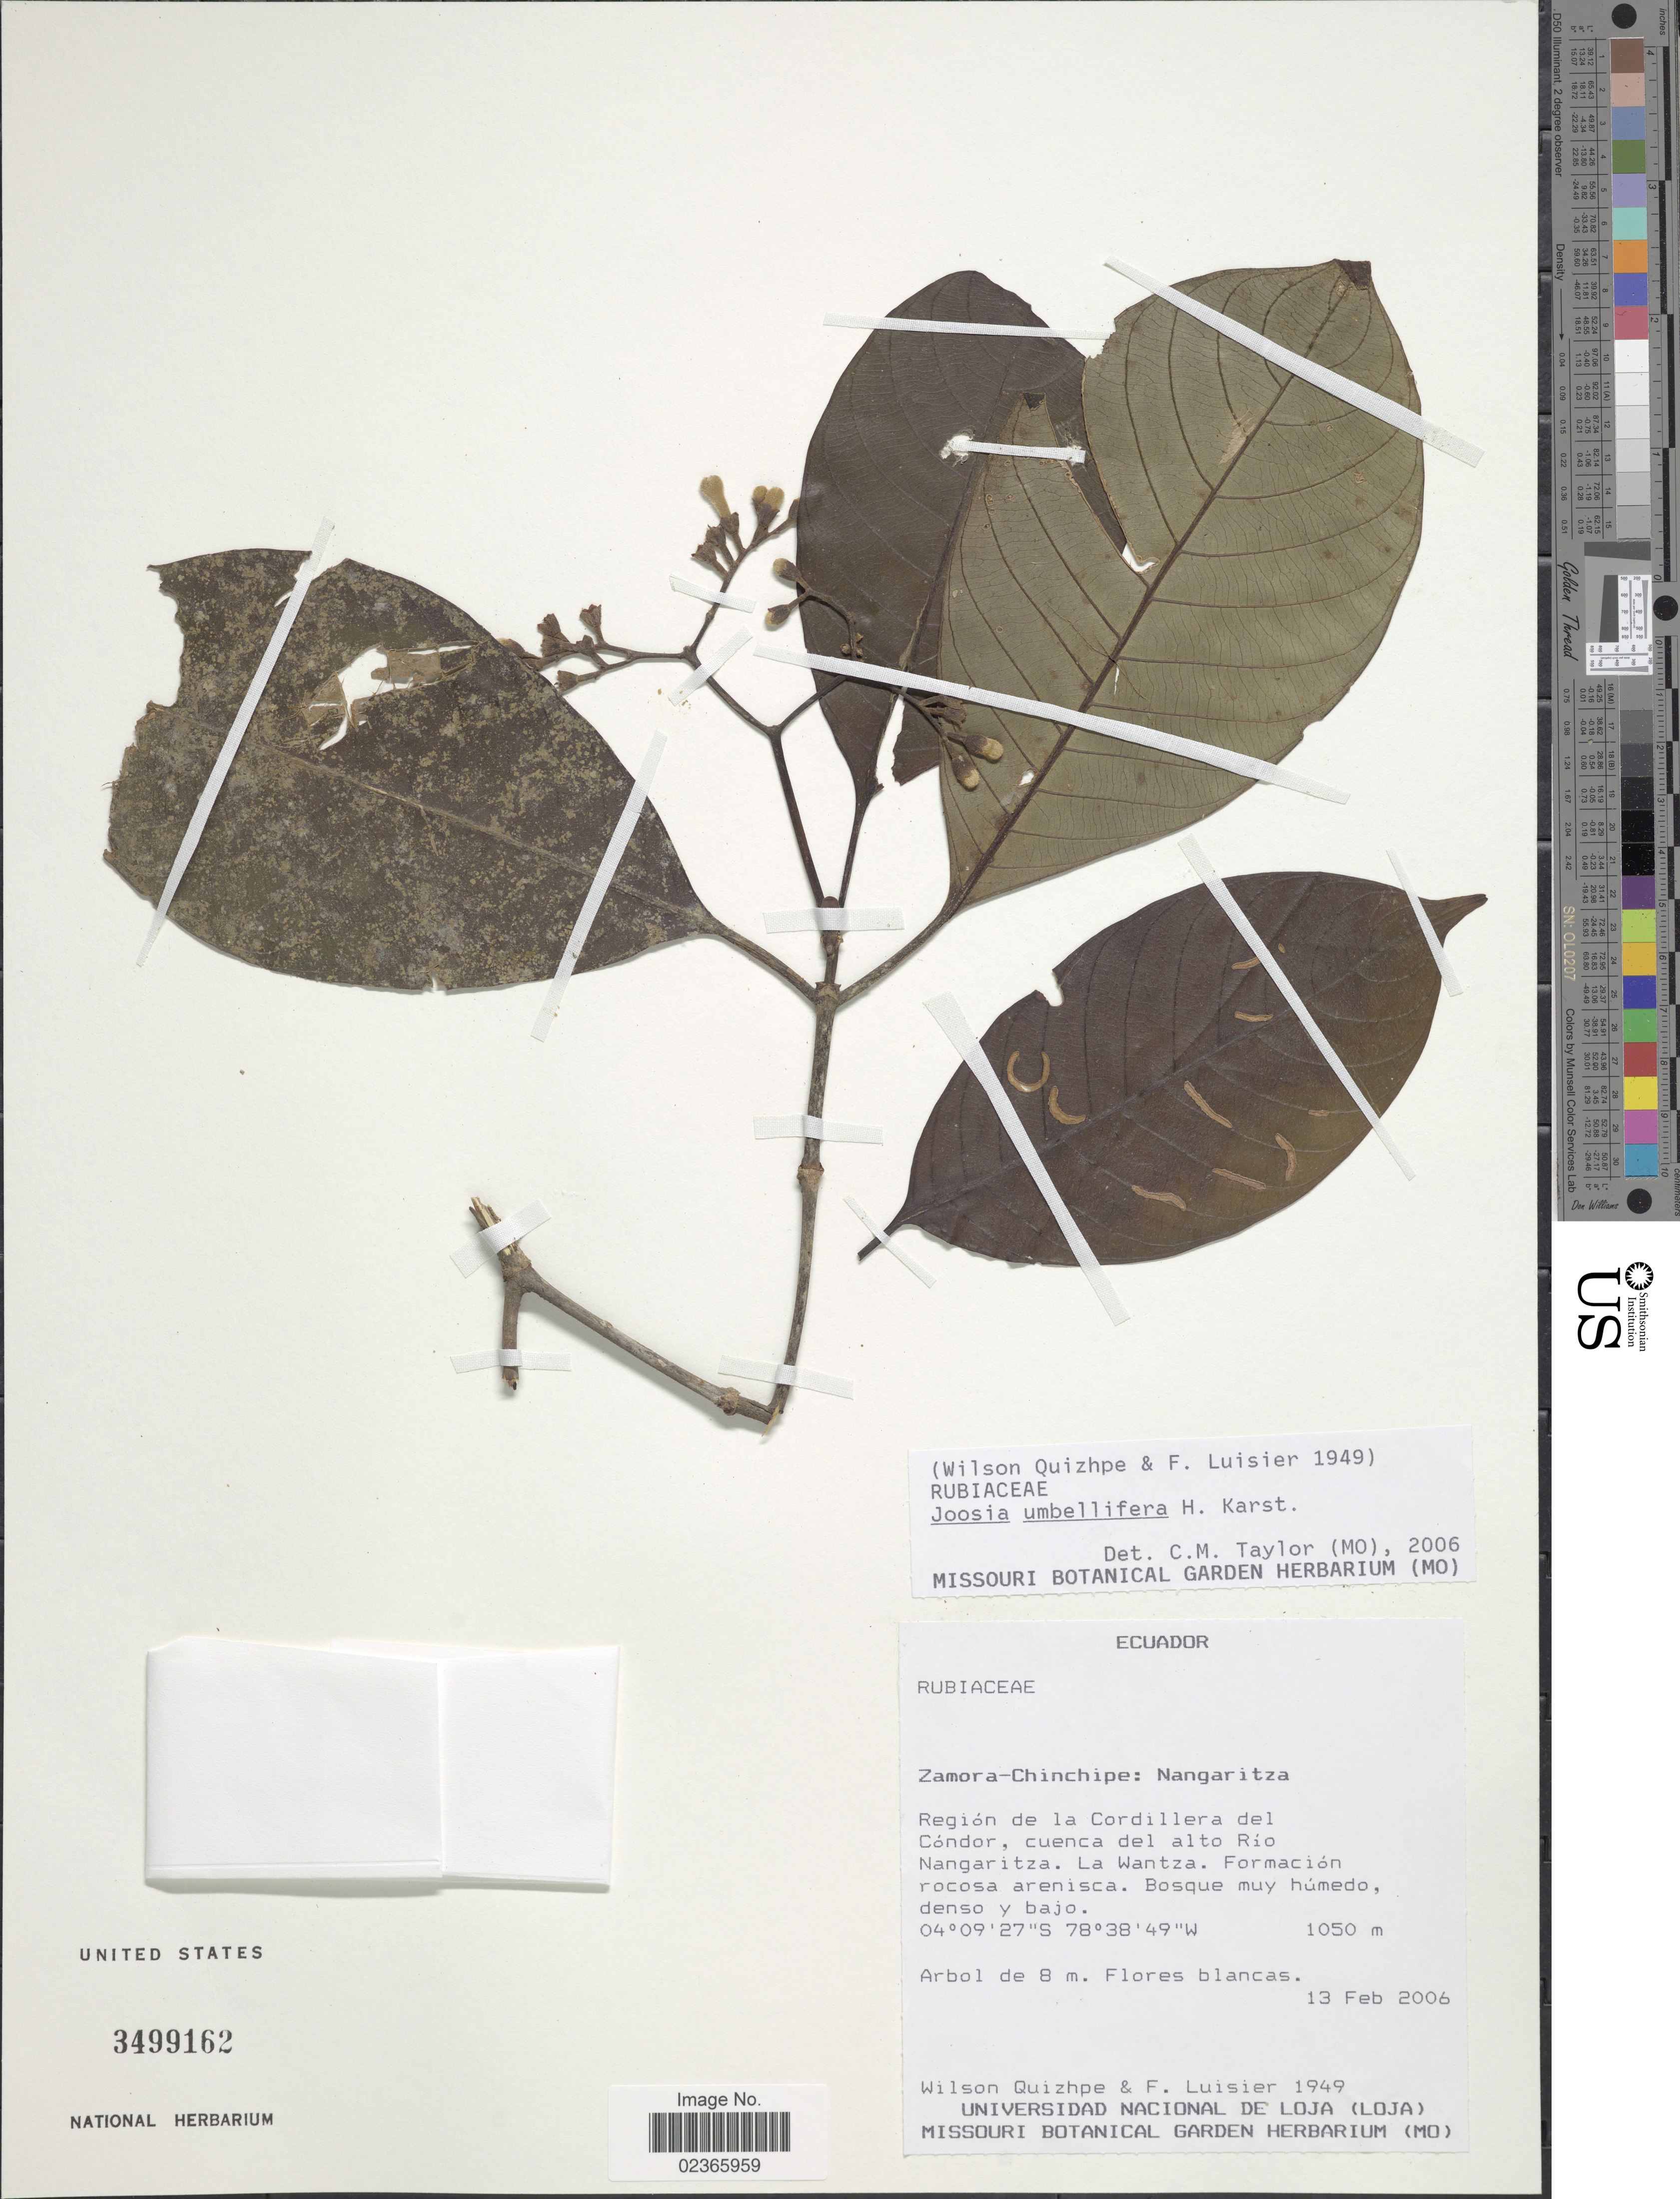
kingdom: Plantae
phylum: Tracheophyta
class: Magnoliopsida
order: Gentianales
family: Rubiaceae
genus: Joosia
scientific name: Joosia umbellifera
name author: H. Karst.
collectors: W. Quizhpe & F. Luisier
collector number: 1949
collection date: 2006-02-13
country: Ecuador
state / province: Zamora-Chinchipe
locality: Zamora-Chinchipe: Nangaritza Region de la Cordillera del Condor, cuenca del alto Rio Nangaritza. La Wantza.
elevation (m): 1050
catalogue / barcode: US 3499162